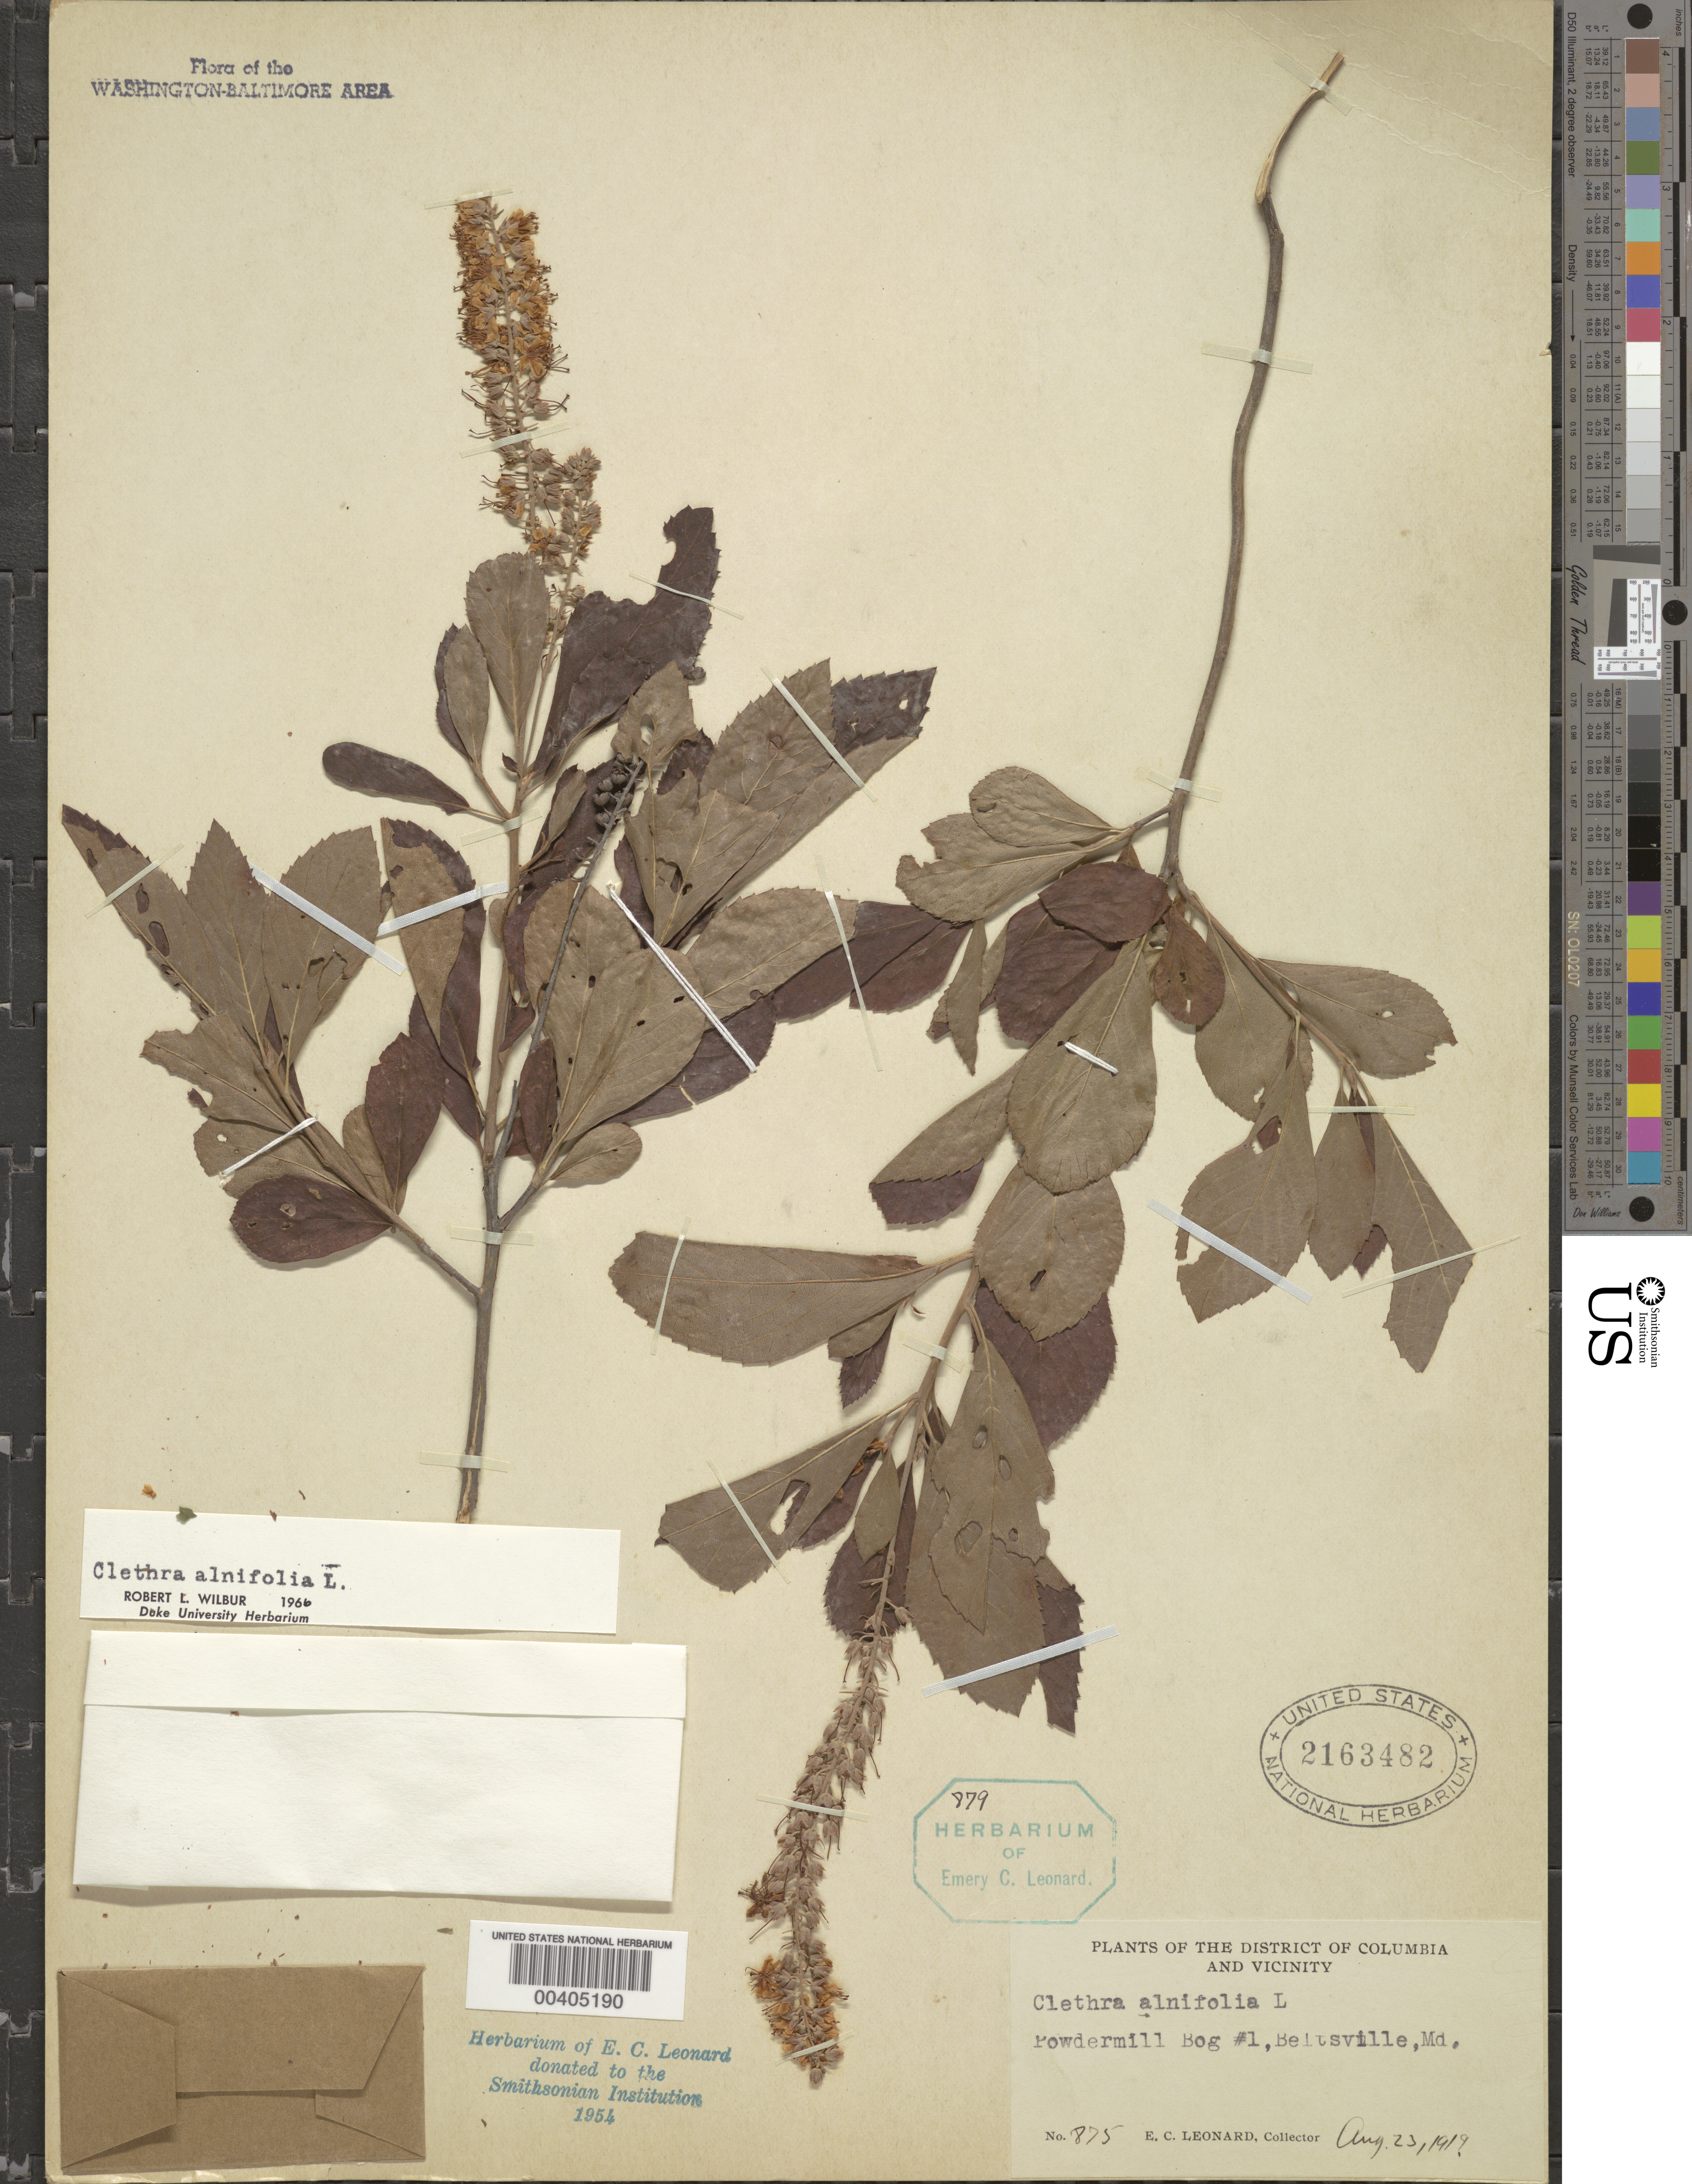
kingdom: Plantae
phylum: Tracheophyta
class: Magnoliopsida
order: Ericales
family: Clethraceae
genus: Clethra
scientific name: Clethra alnifolia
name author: L.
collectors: E. C. Leonard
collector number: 875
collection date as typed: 23 Aug 1919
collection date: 1919-08-23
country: United States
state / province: Maryland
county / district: Prince George's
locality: Powdermill Bog, Beltsville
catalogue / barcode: US 2163482